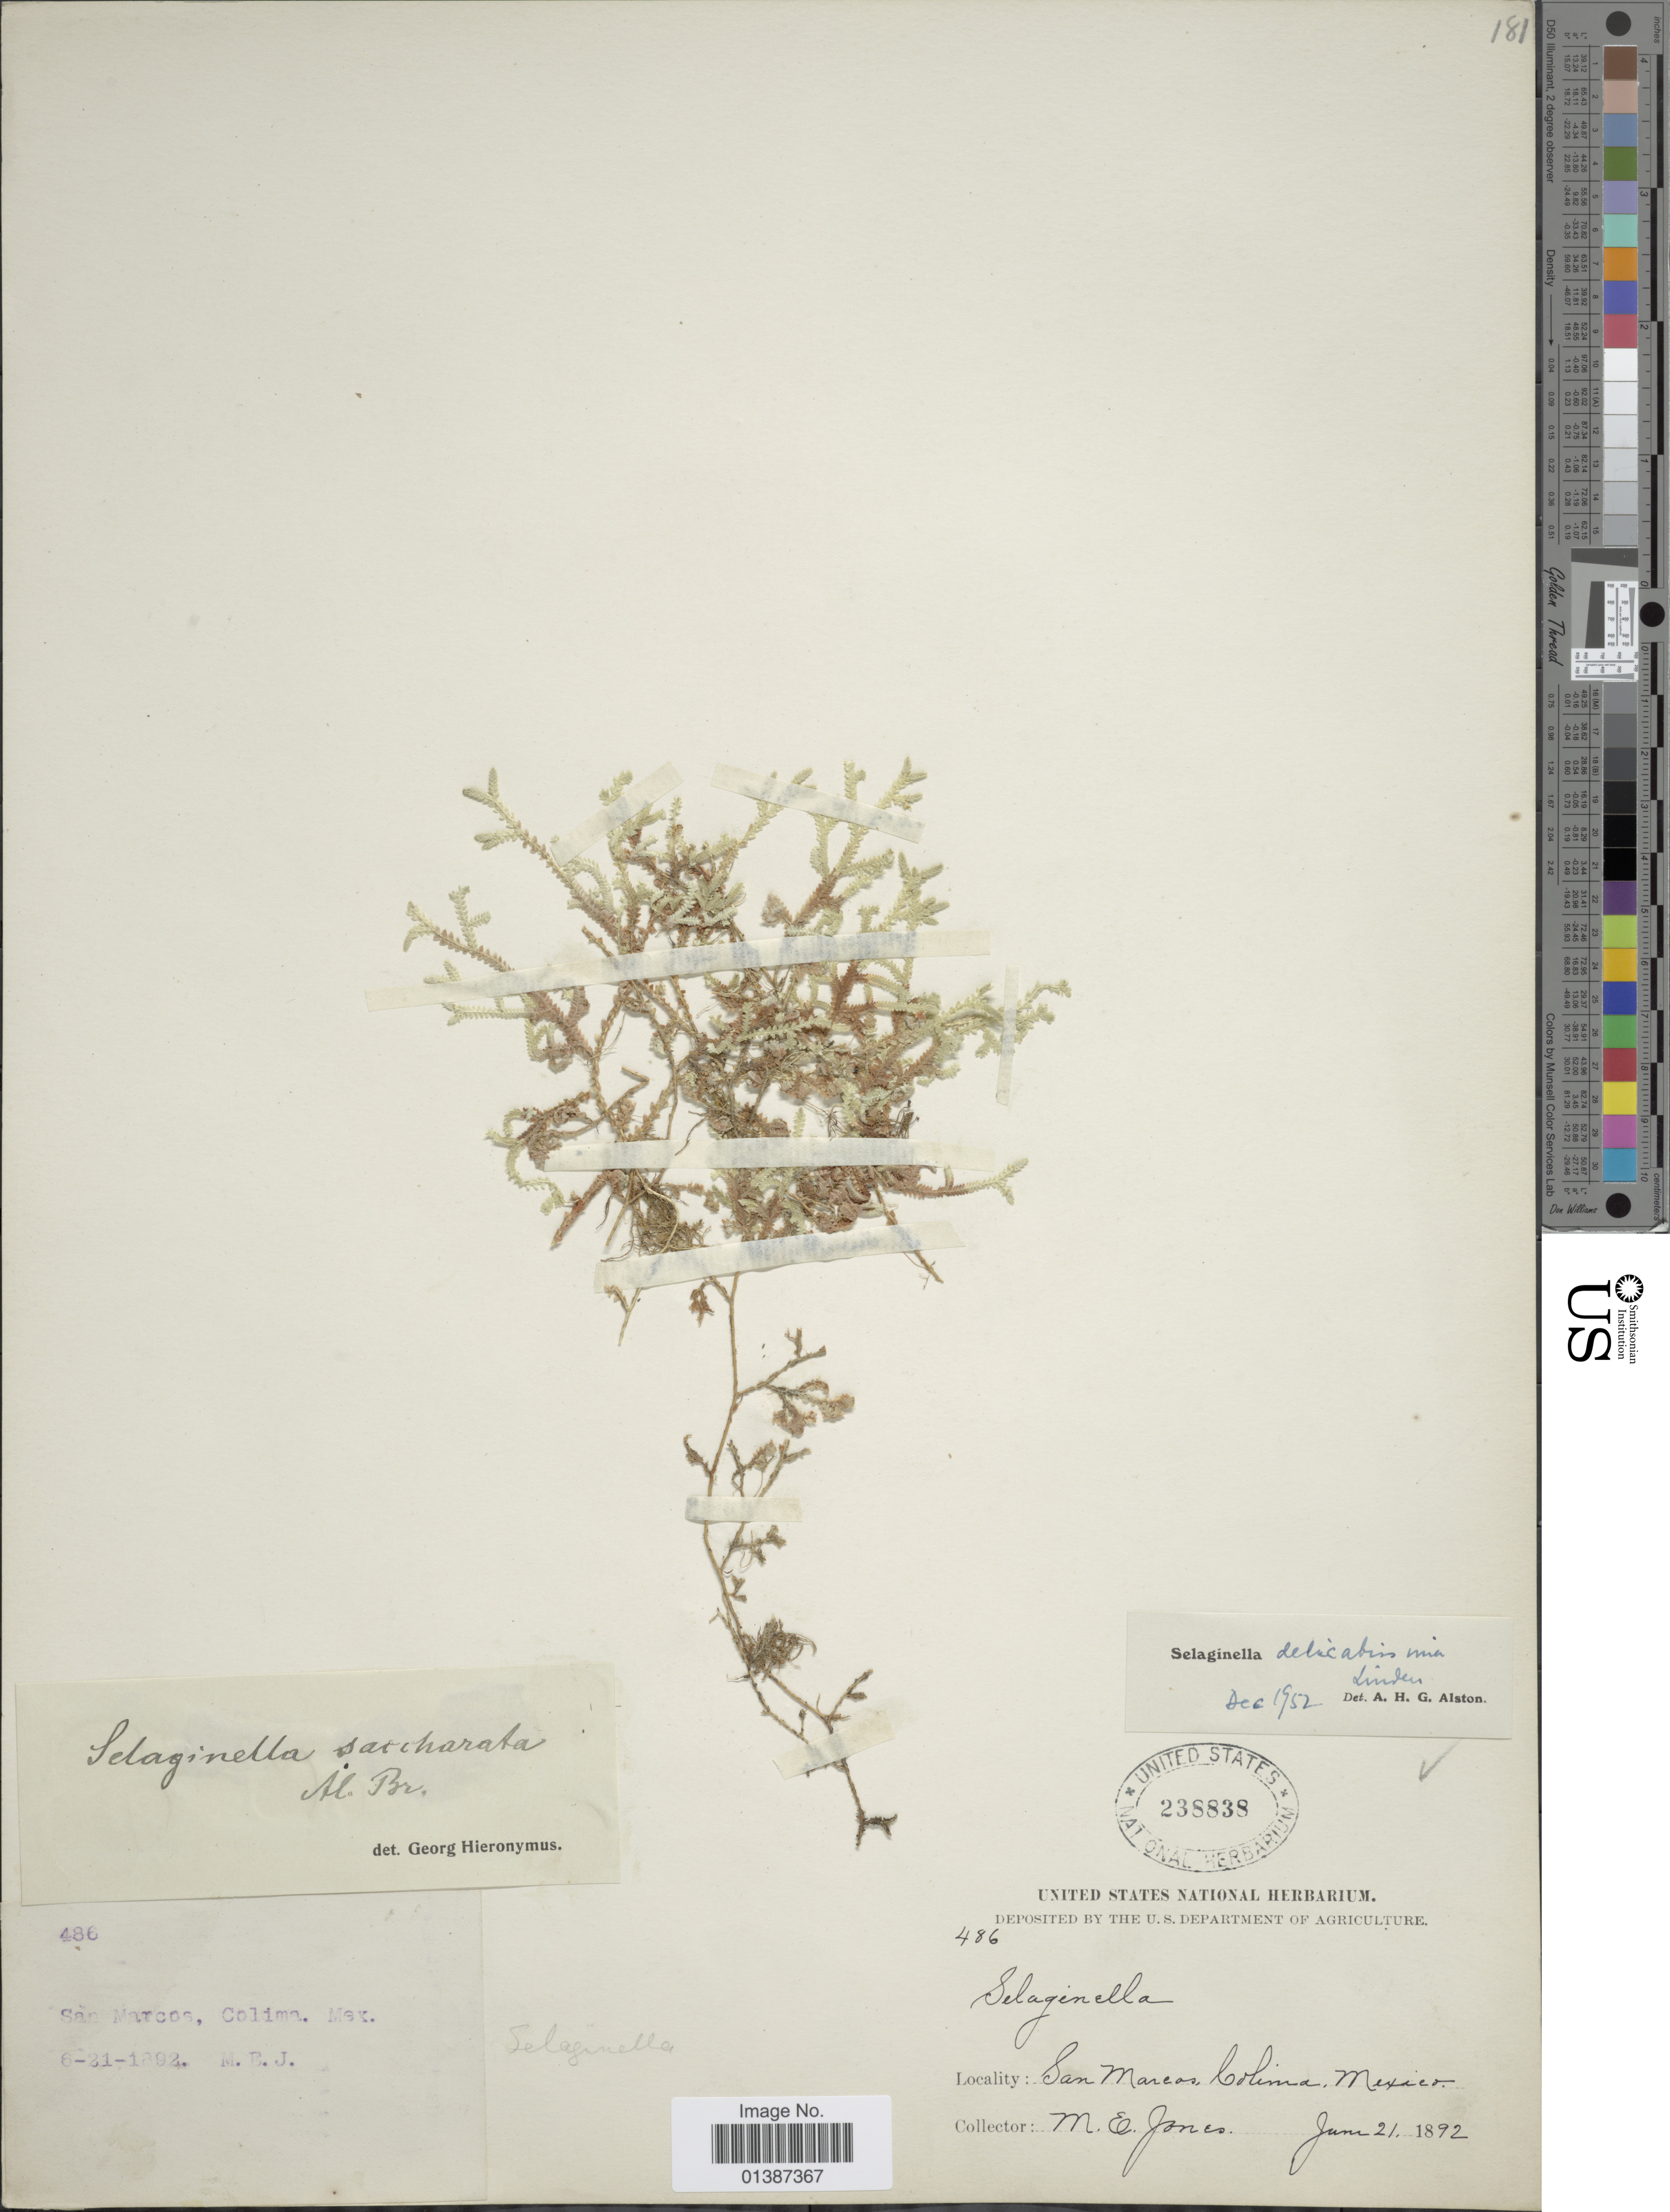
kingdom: Plantae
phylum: Tracheophyta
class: Lycopodiopsida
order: Selaginellales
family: Selaginellaceae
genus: Selaginella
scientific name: Selaginella delicatissima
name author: Linden ex A. Braun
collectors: M. E. Jones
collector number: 486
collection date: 1892-06-21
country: Mexico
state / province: Colima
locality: San Marcos Colima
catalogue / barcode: US 238838